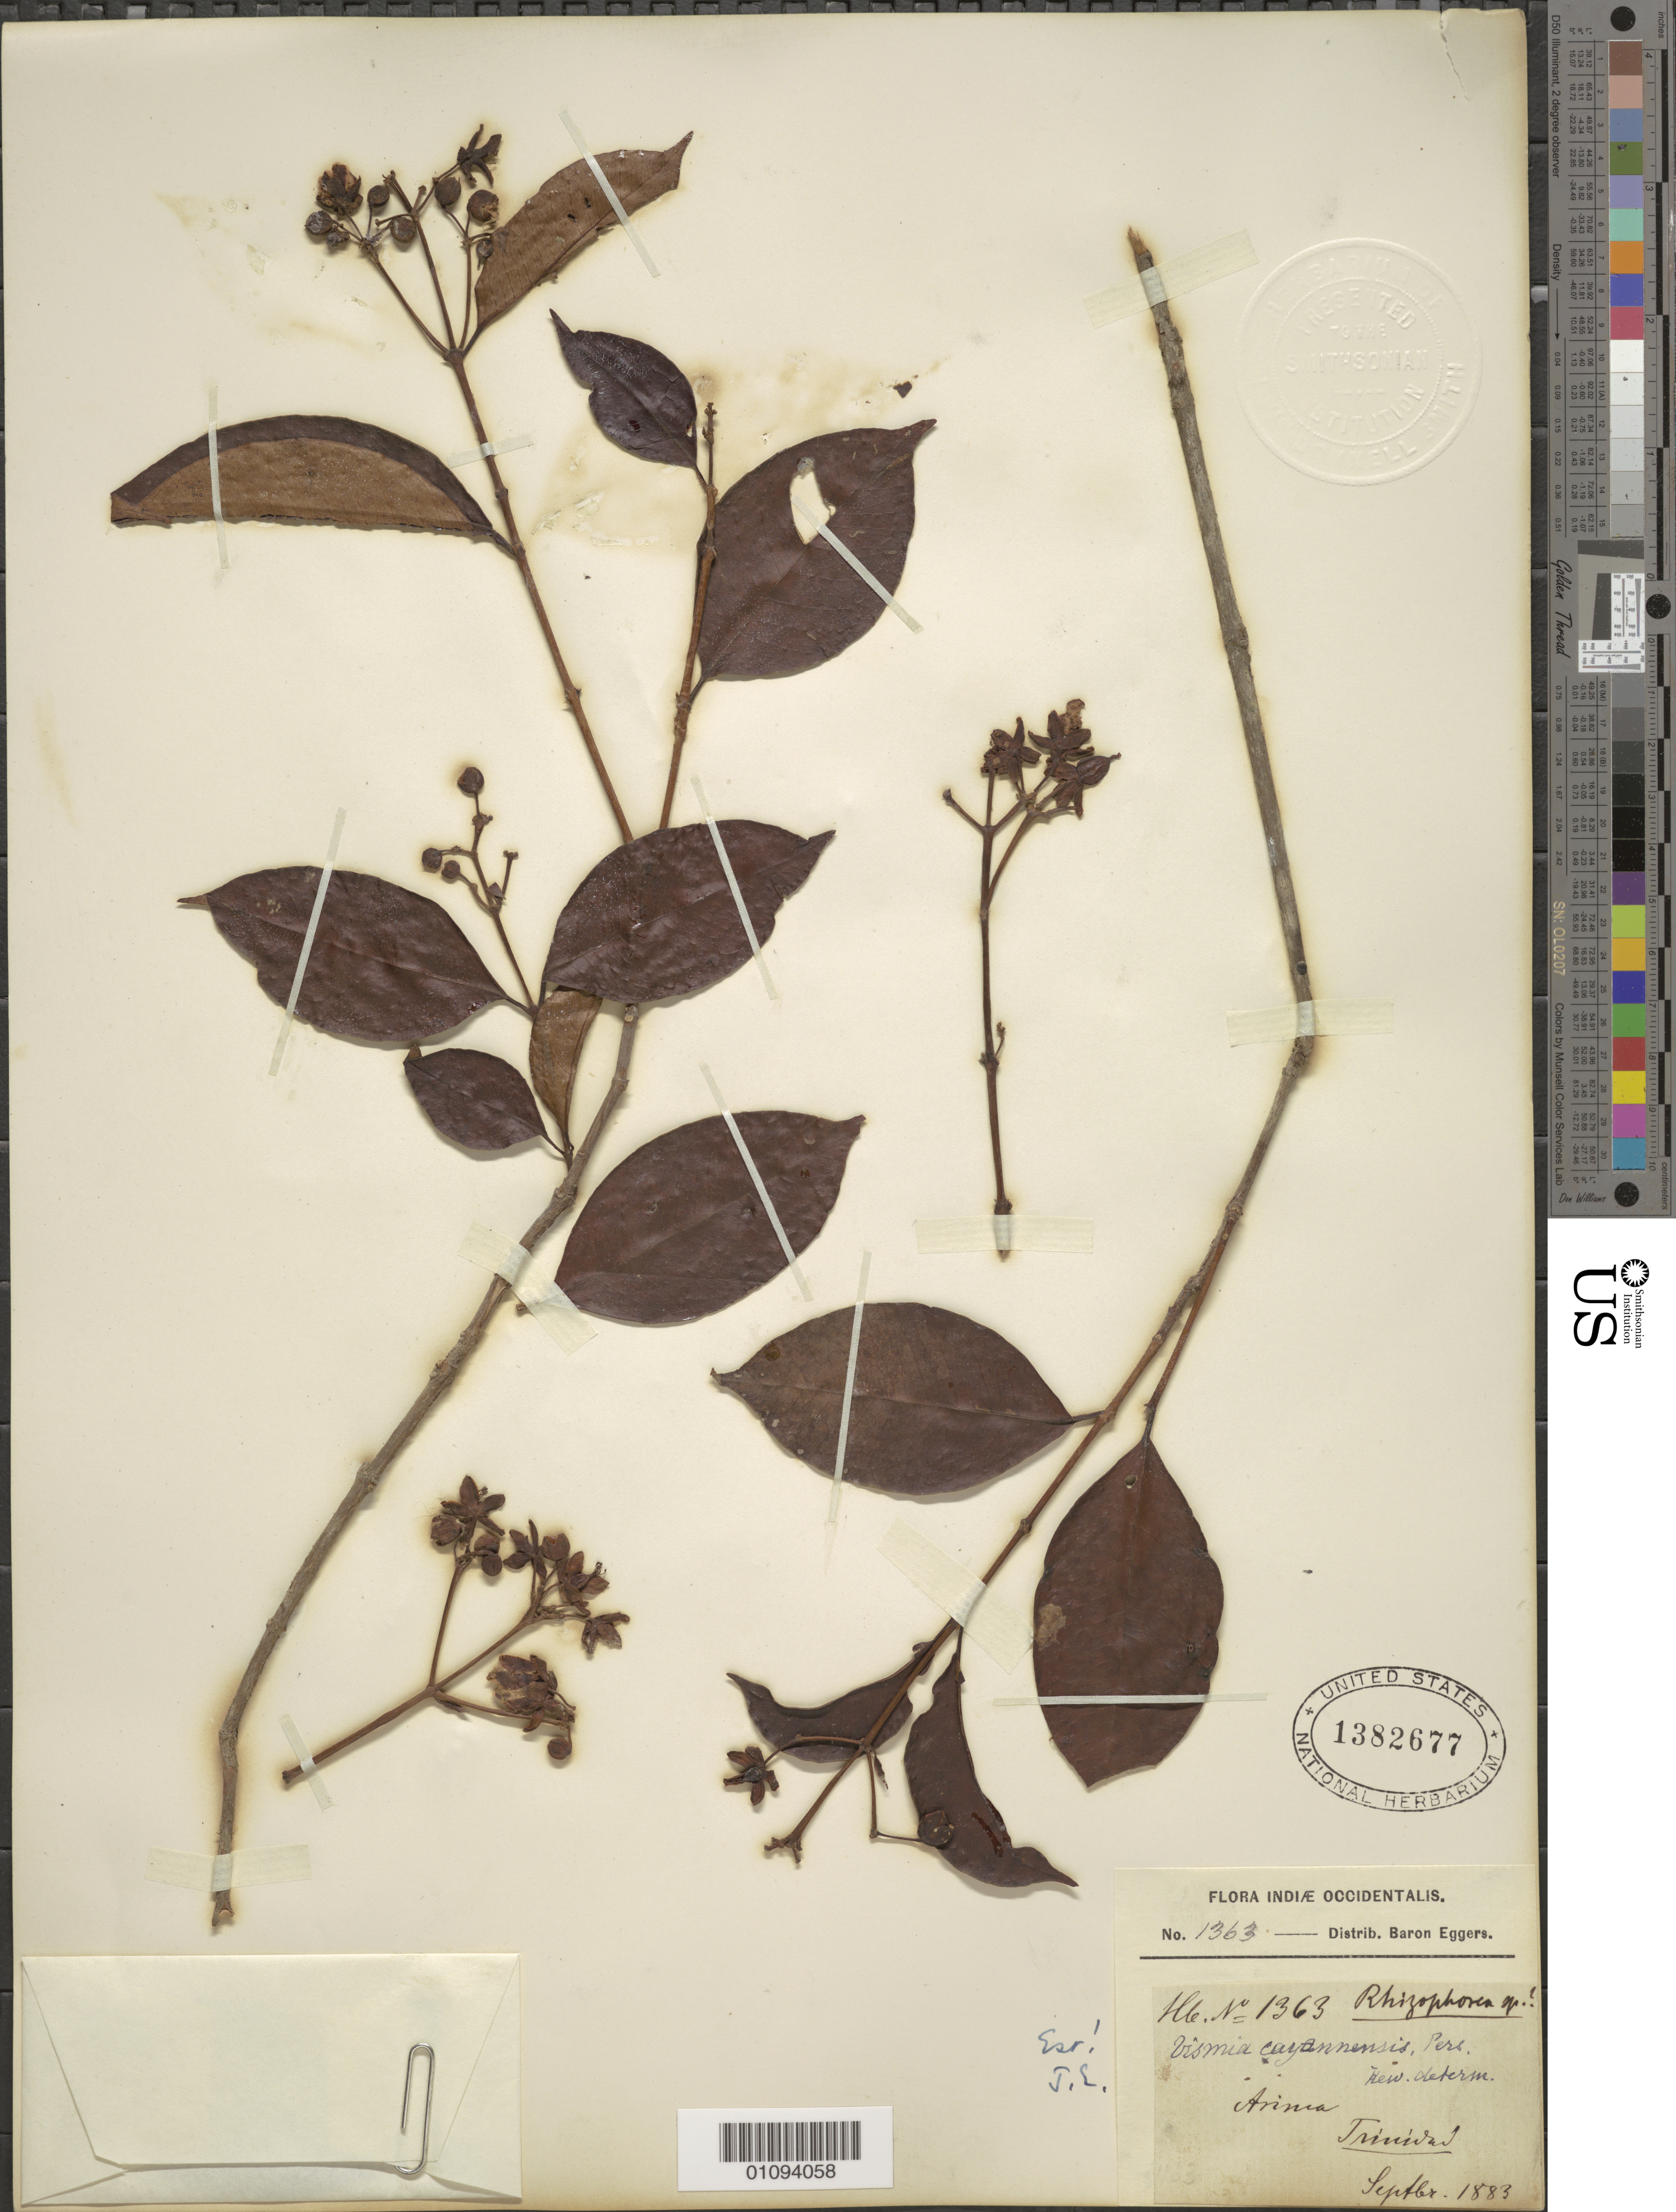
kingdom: Plantae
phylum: Tracheophyta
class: Magnoliopsida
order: Malpighiales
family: Hypericaceae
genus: Vismia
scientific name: Vismia cayennensis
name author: (Jacq.) Pers.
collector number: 1363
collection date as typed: Sep 1883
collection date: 1883-09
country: Trinidad and Tobago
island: Trinidad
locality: Arima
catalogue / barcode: US 1382677